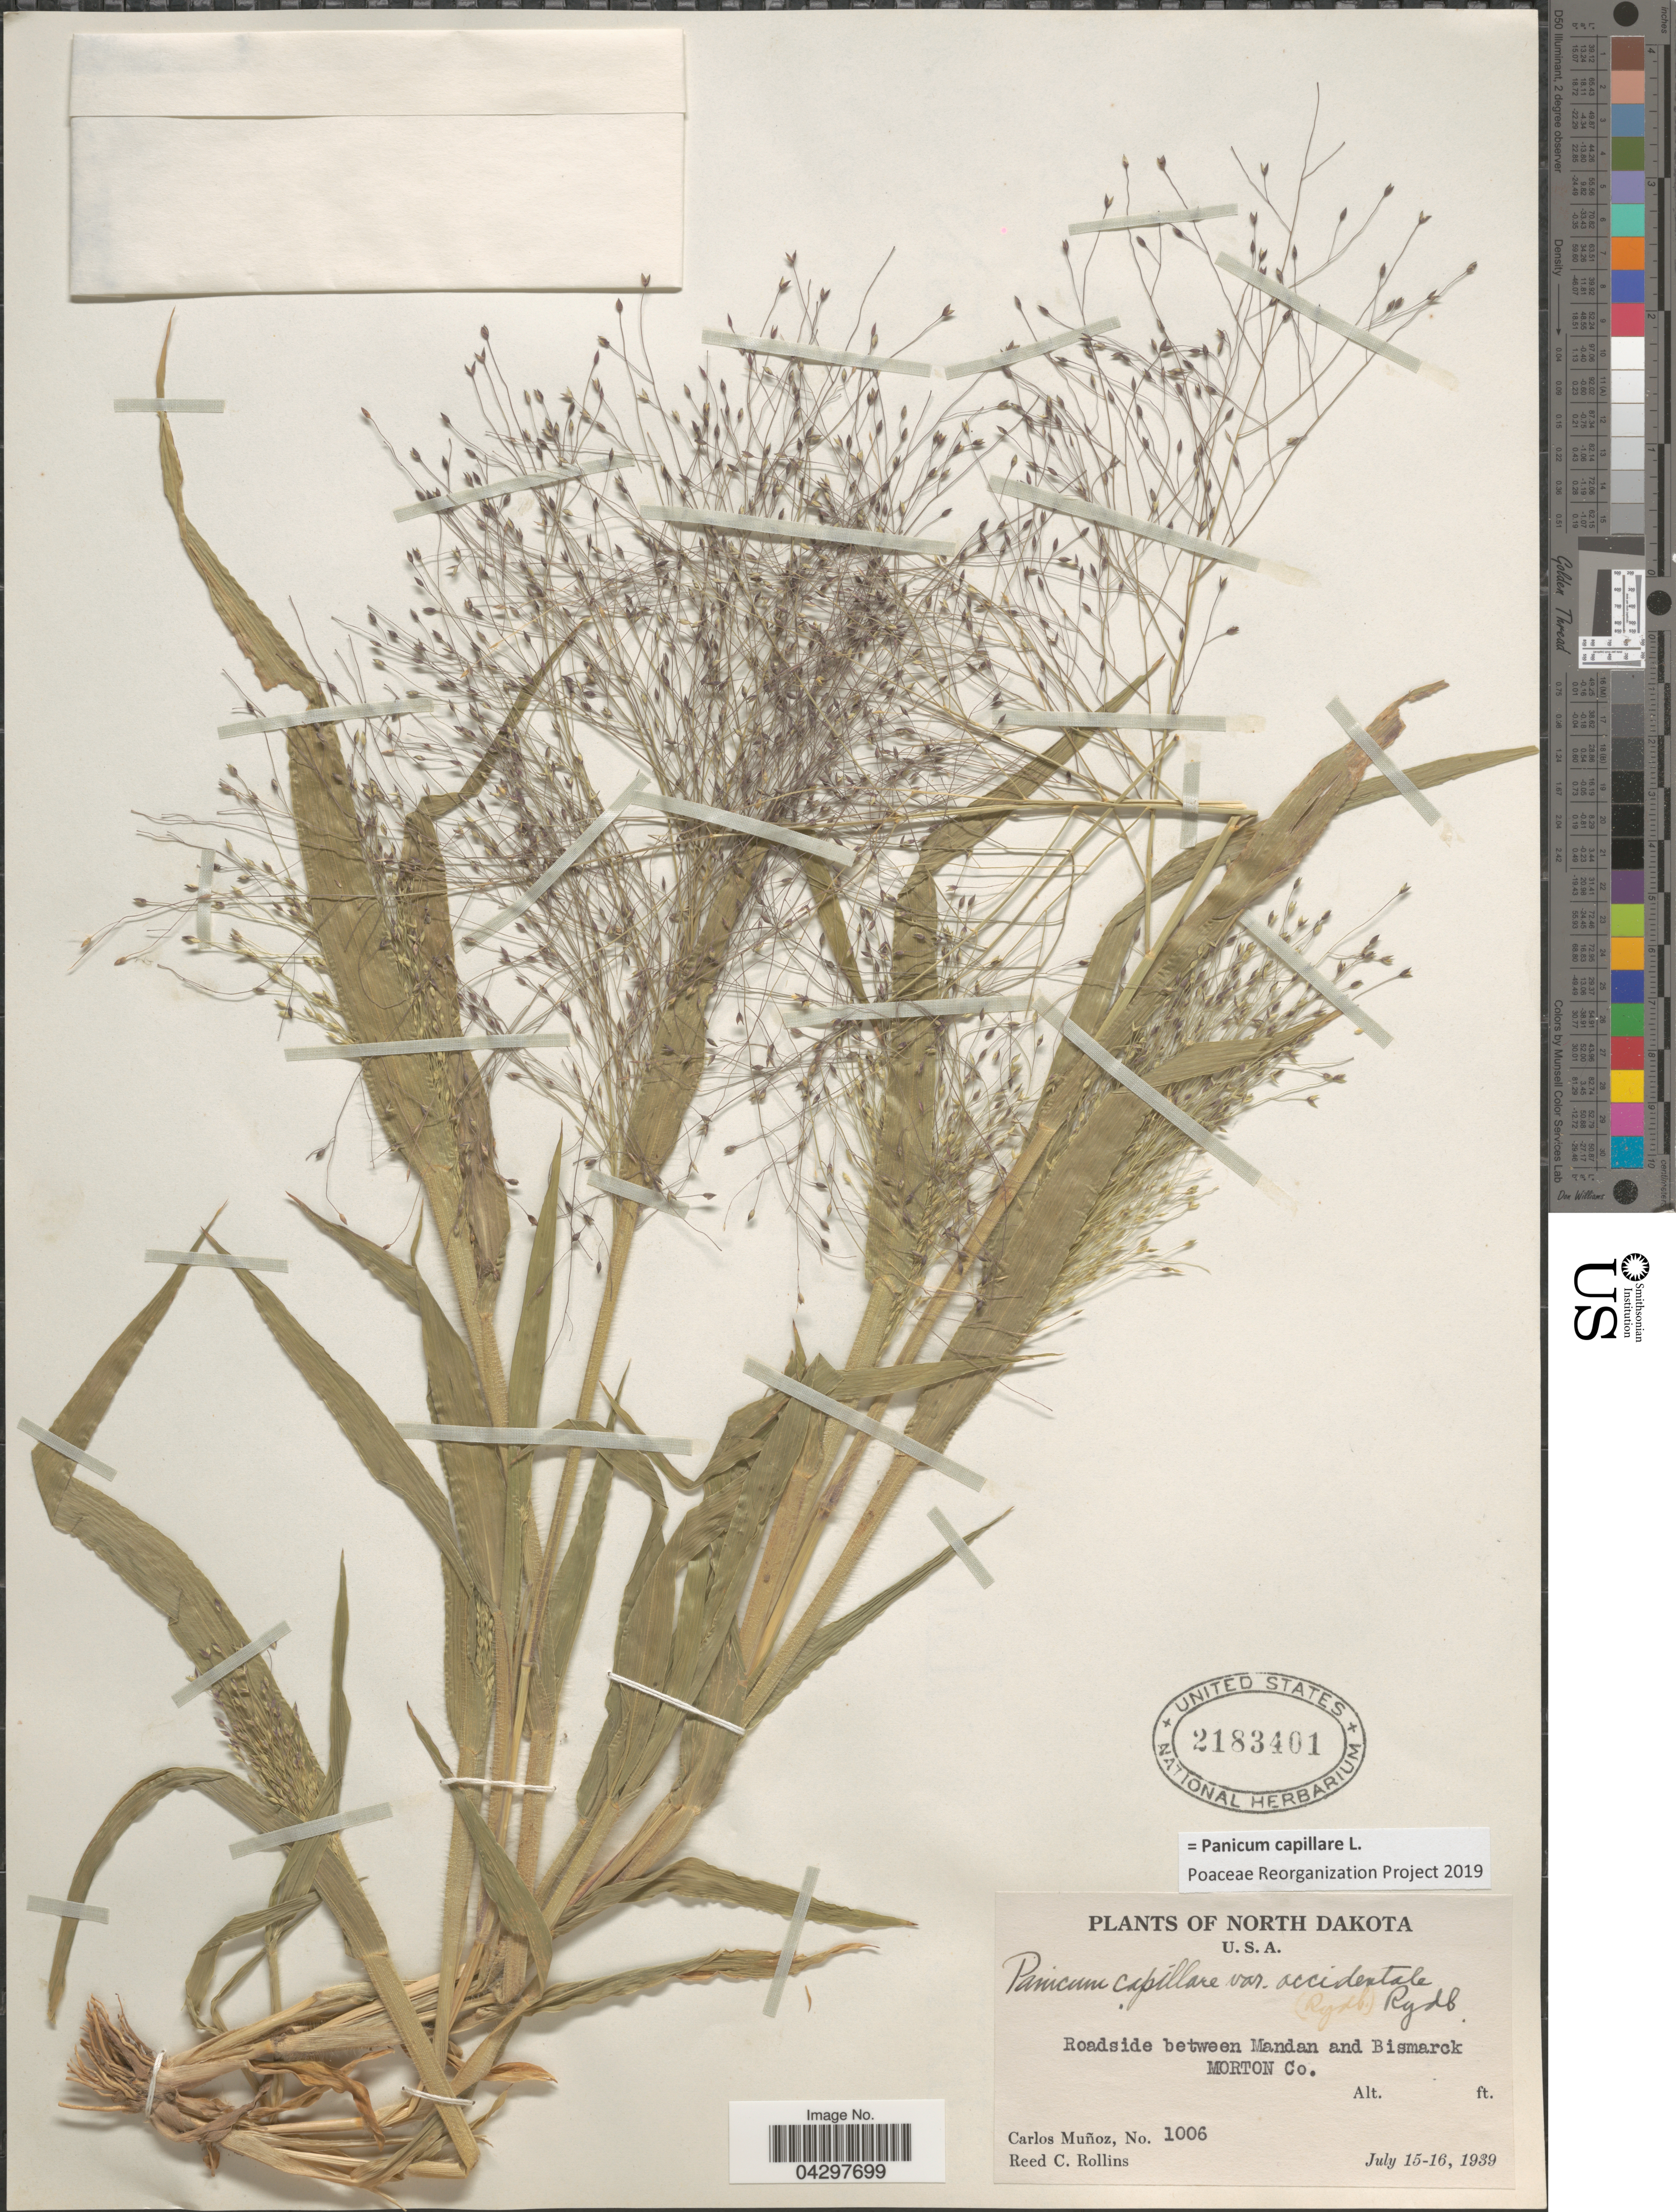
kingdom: Plantae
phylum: Tracheophyta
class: Liliopsida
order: Poales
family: Poaceae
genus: Panicum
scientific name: Panicum capillare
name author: L.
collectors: C. Muñoz & R. C. Rollins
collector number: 1006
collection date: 1939-07-15/1939-07-16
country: United States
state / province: North Dakota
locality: Roadside between Mandan and Bismarck. Morton Co.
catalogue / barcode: US 2183401